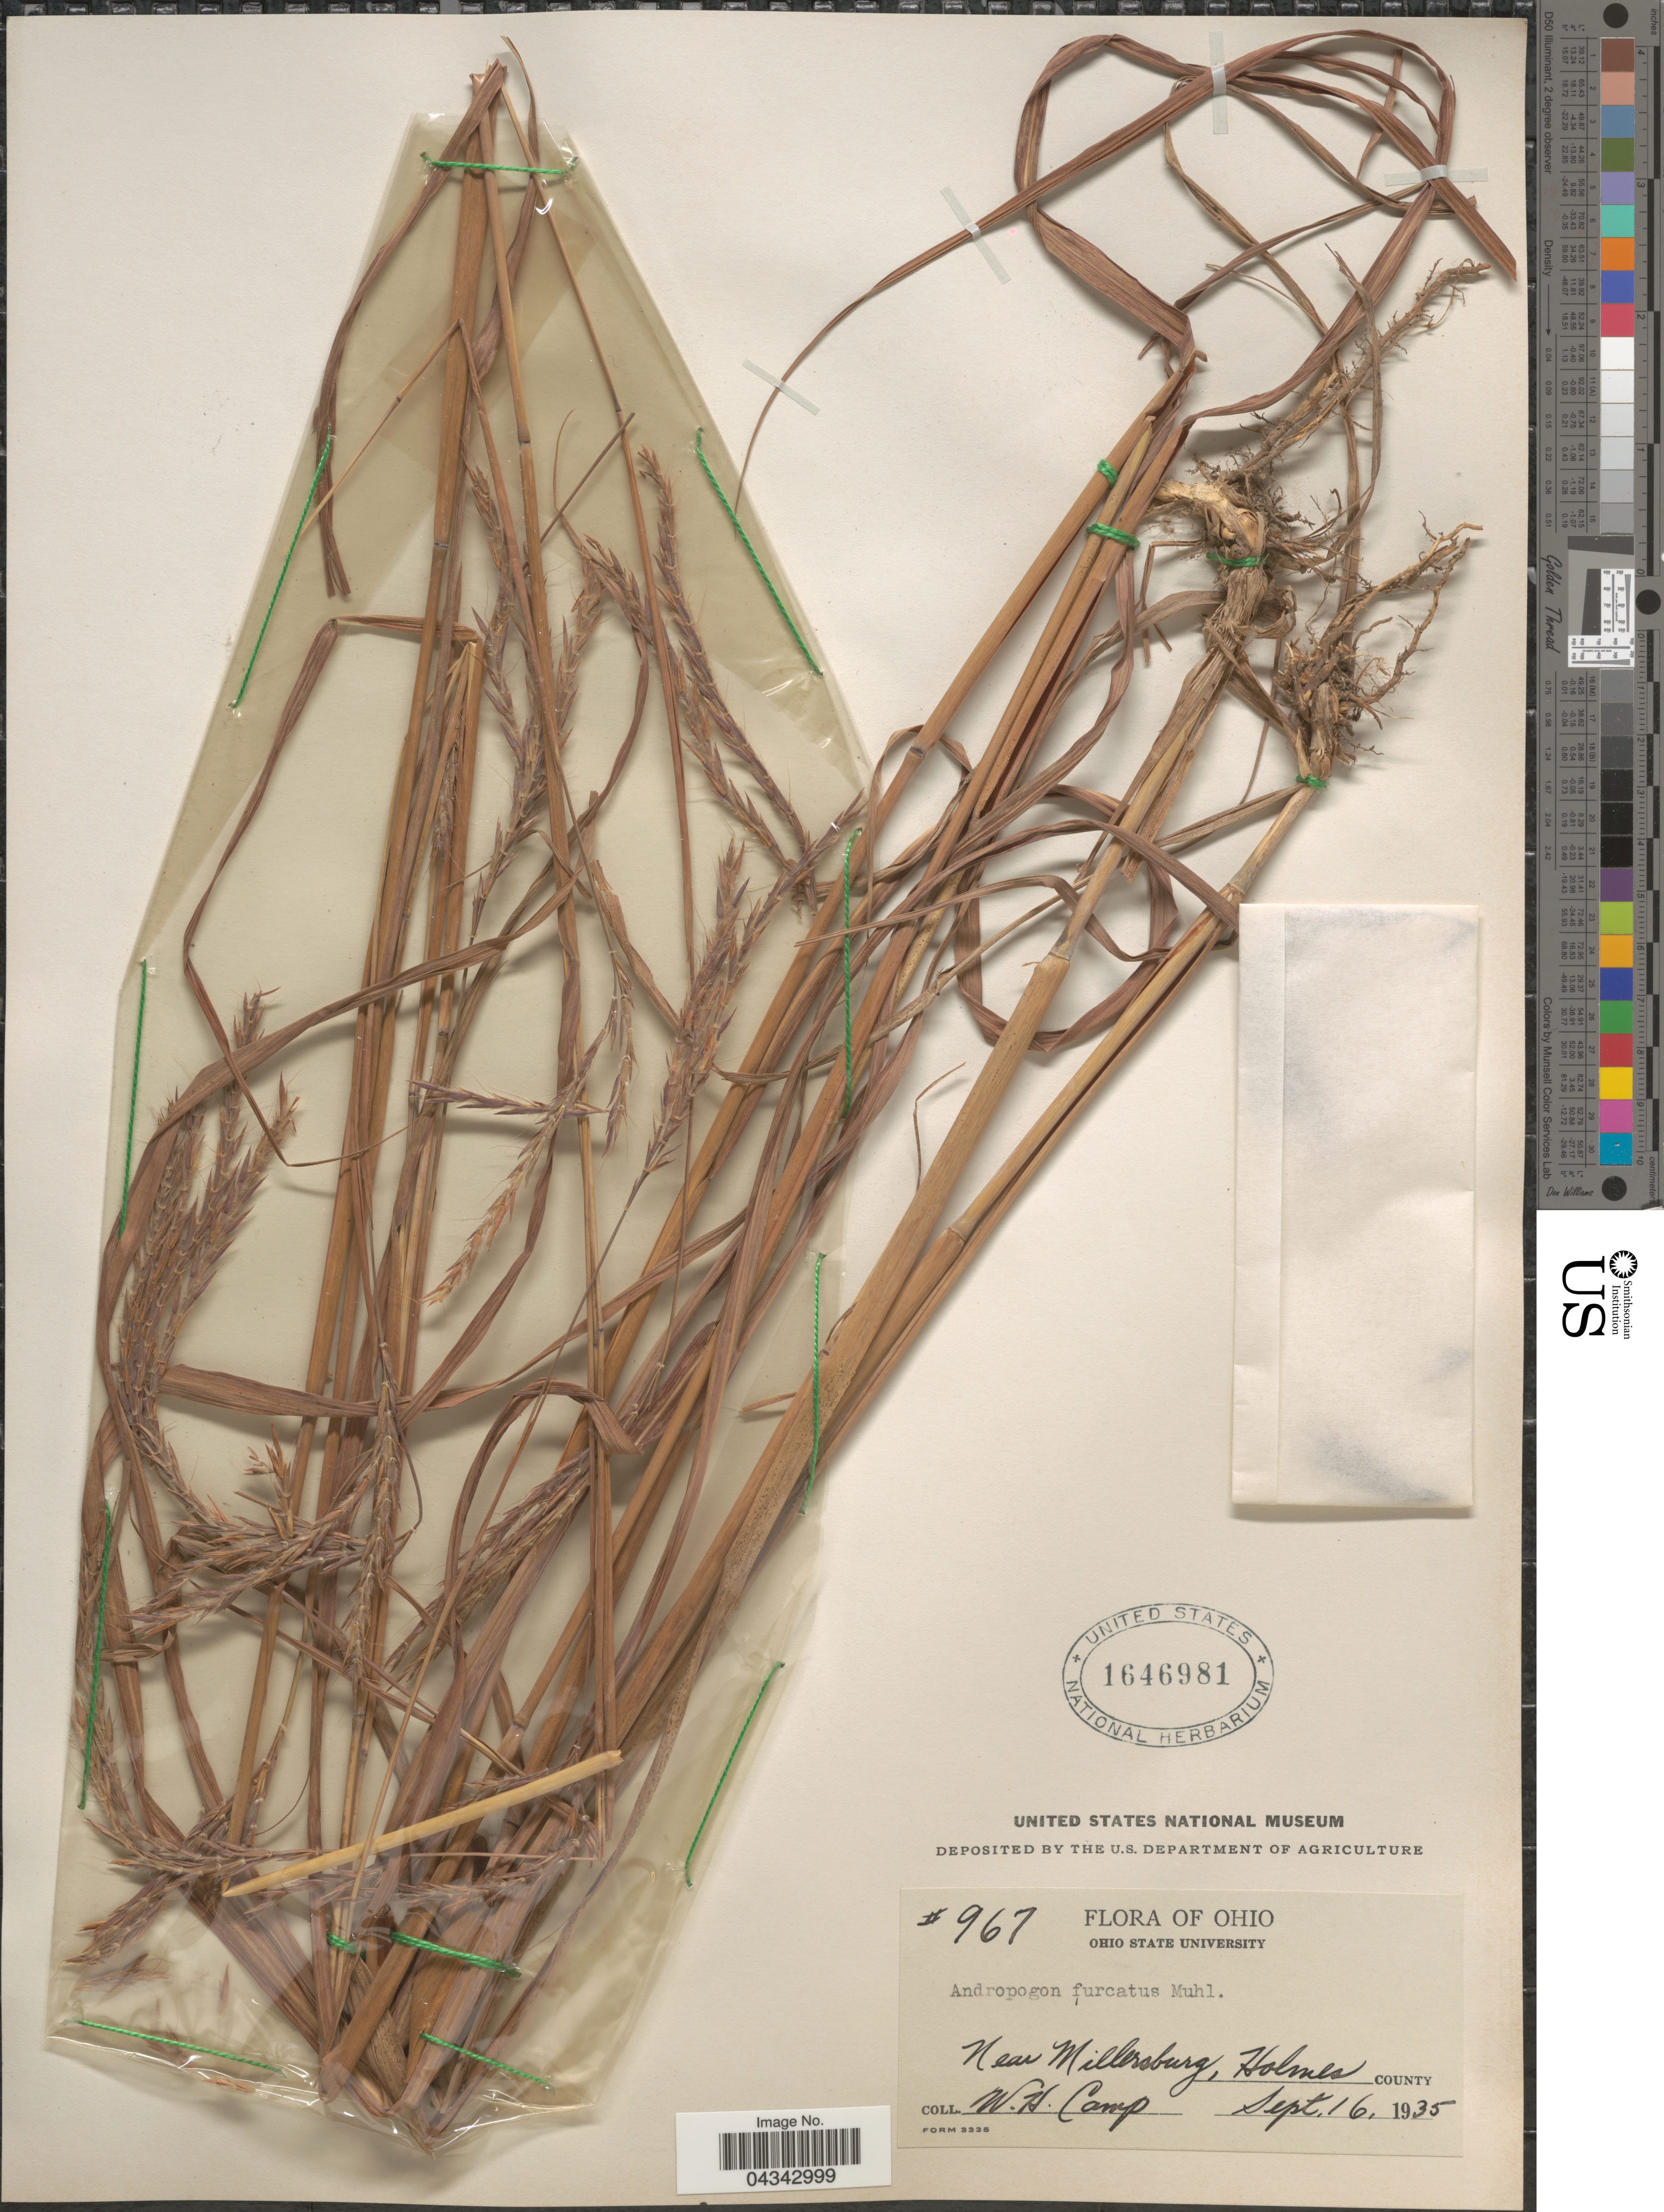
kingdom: Plantae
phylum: Tracheophyta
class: Liliopsida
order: Poales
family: Poaceae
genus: Andropogon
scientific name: Andropogon gerardii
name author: Vitman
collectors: W. H. Camp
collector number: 967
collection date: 1935-09-16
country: United States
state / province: Ohio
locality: Near Millersburg, Holmes County.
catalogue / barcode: US 1646981